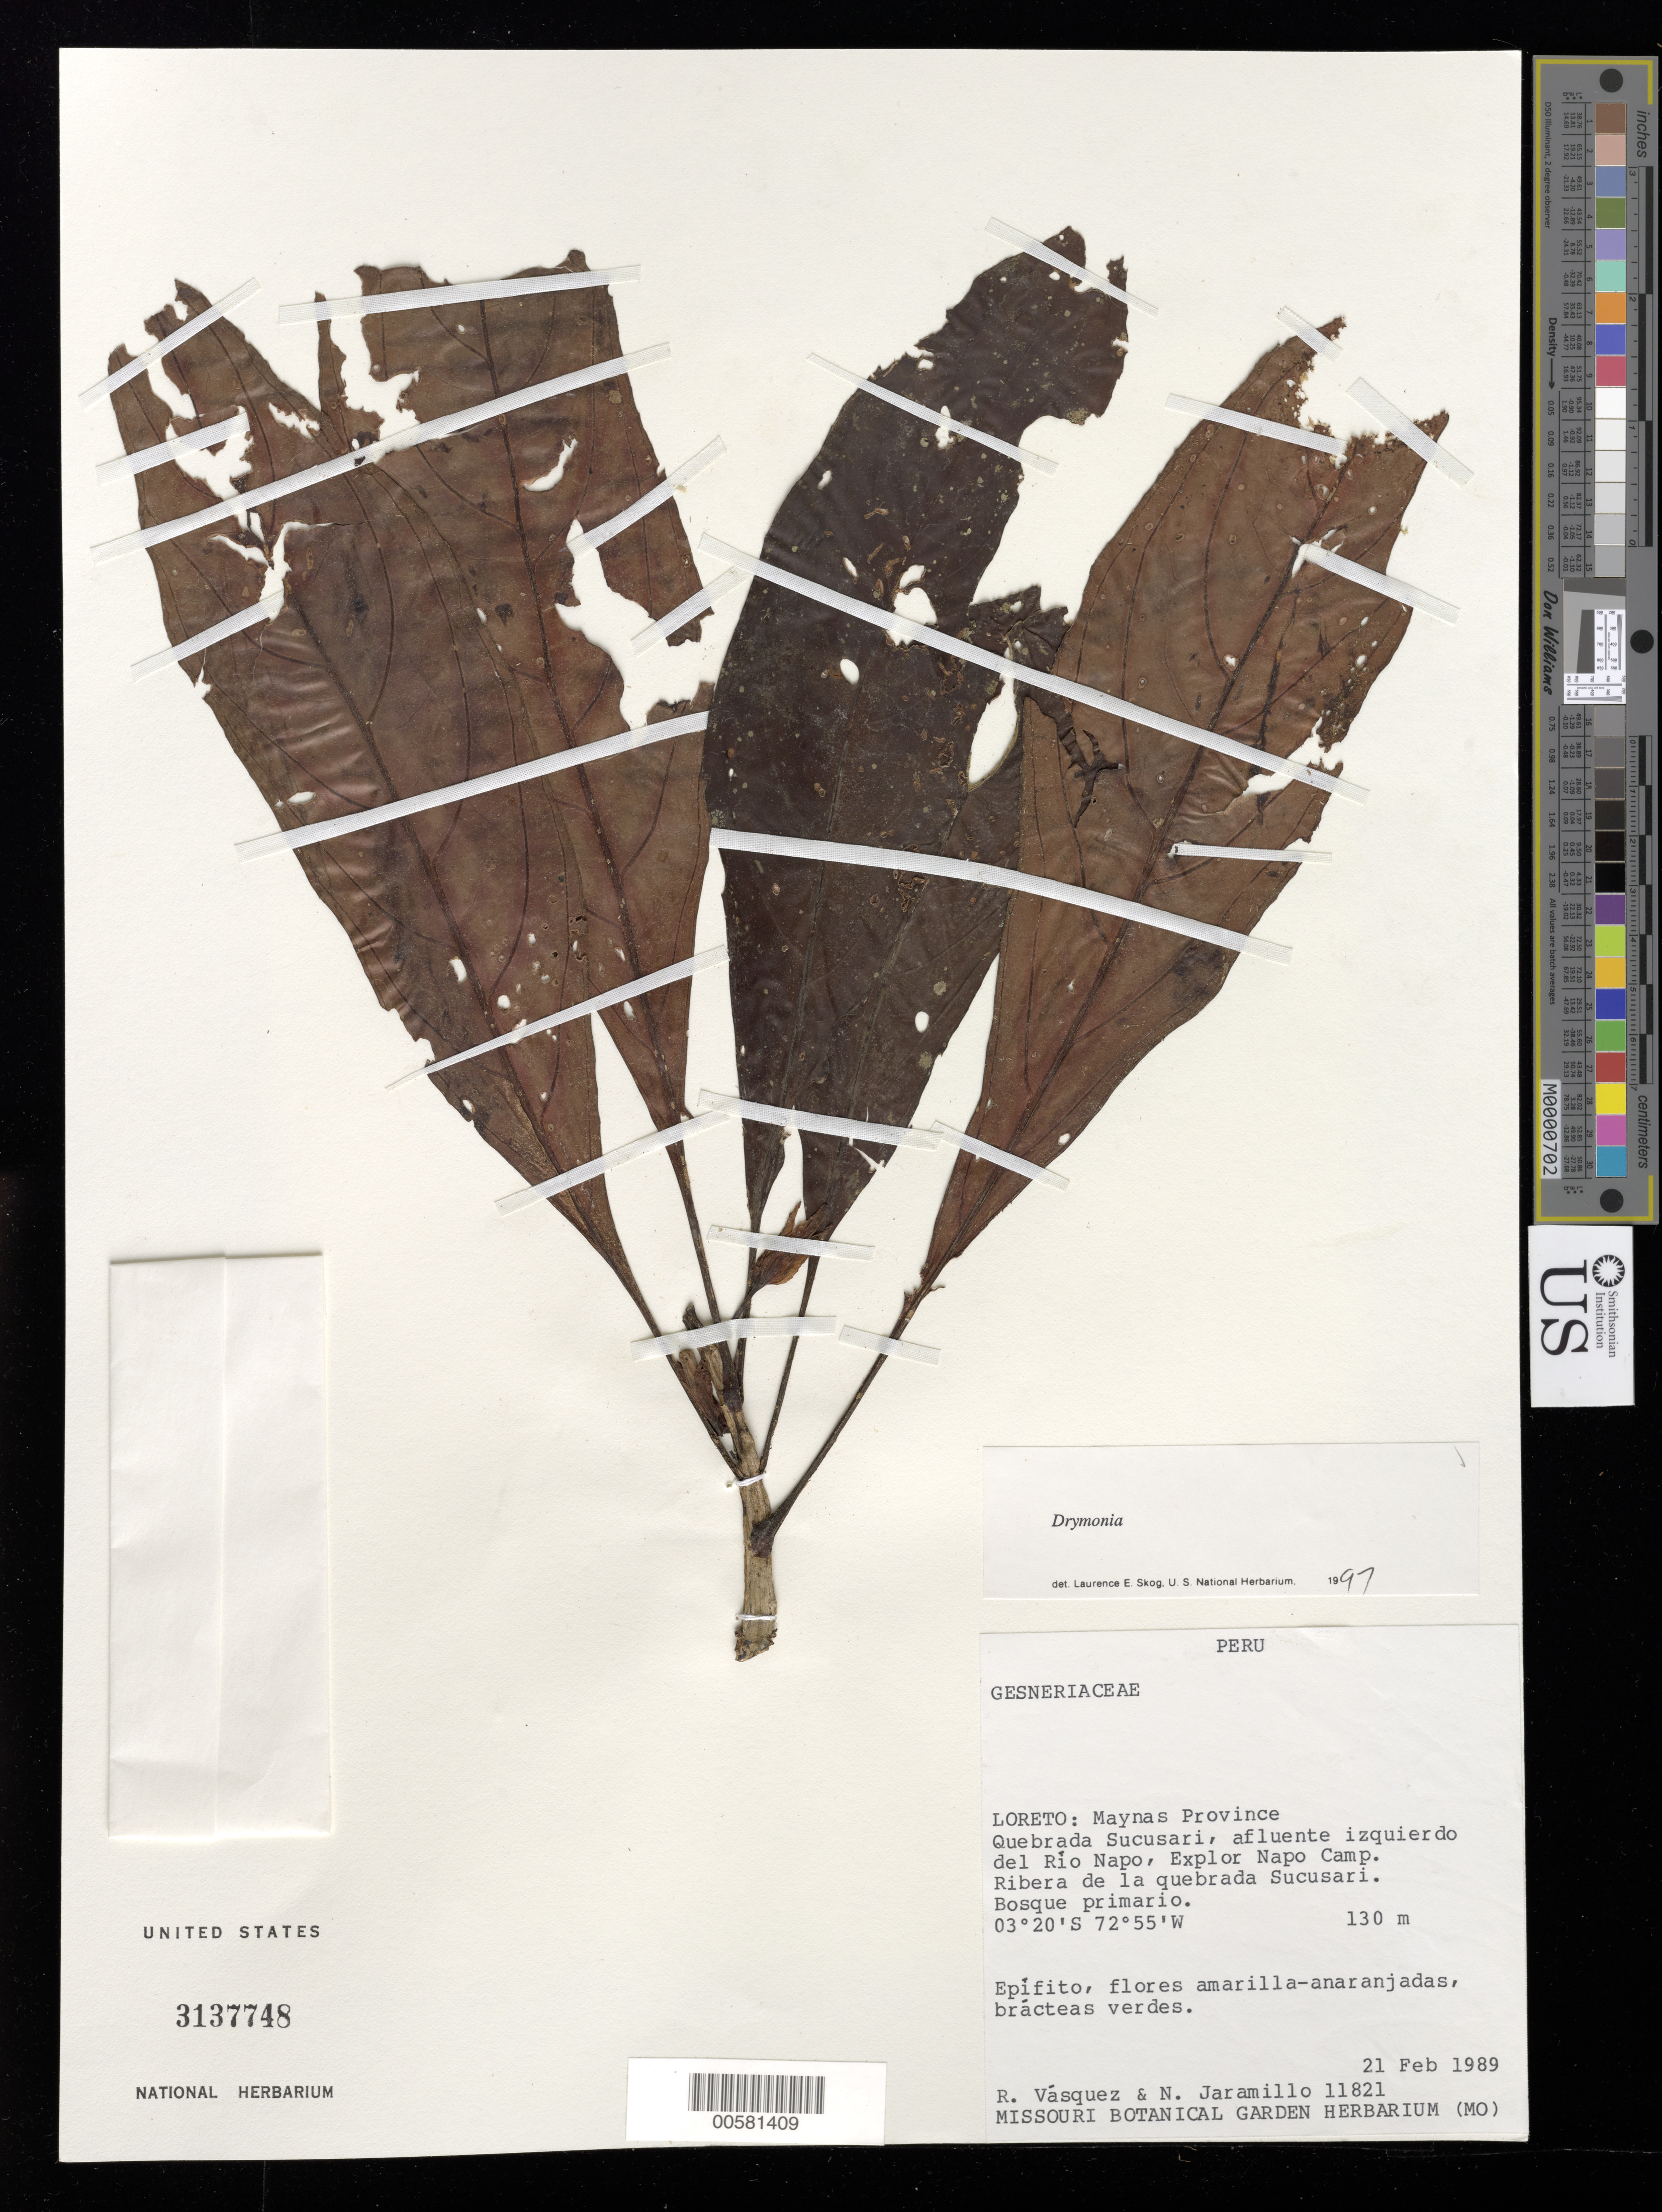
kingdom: Plantae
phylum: Tracheophyta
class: Magnoliopsida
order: Lamiales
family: Gesneriaceae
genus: Drymonia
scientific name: Drymonia sp.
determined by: Skog, Laurence E.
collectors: R. Vásquez & N. Jaramillo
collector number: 11821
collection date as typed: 21 Feb 1989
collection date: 1989-02-21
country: Peru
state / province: Loreto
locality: Prov. Maynas; Quebrada Sucusari, afluente izquierdo del Río Napo, Explor Napo Camp; Ribera de la quebrada Sucusari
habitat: Bosque primario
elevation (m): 130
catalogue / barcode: US 3137748